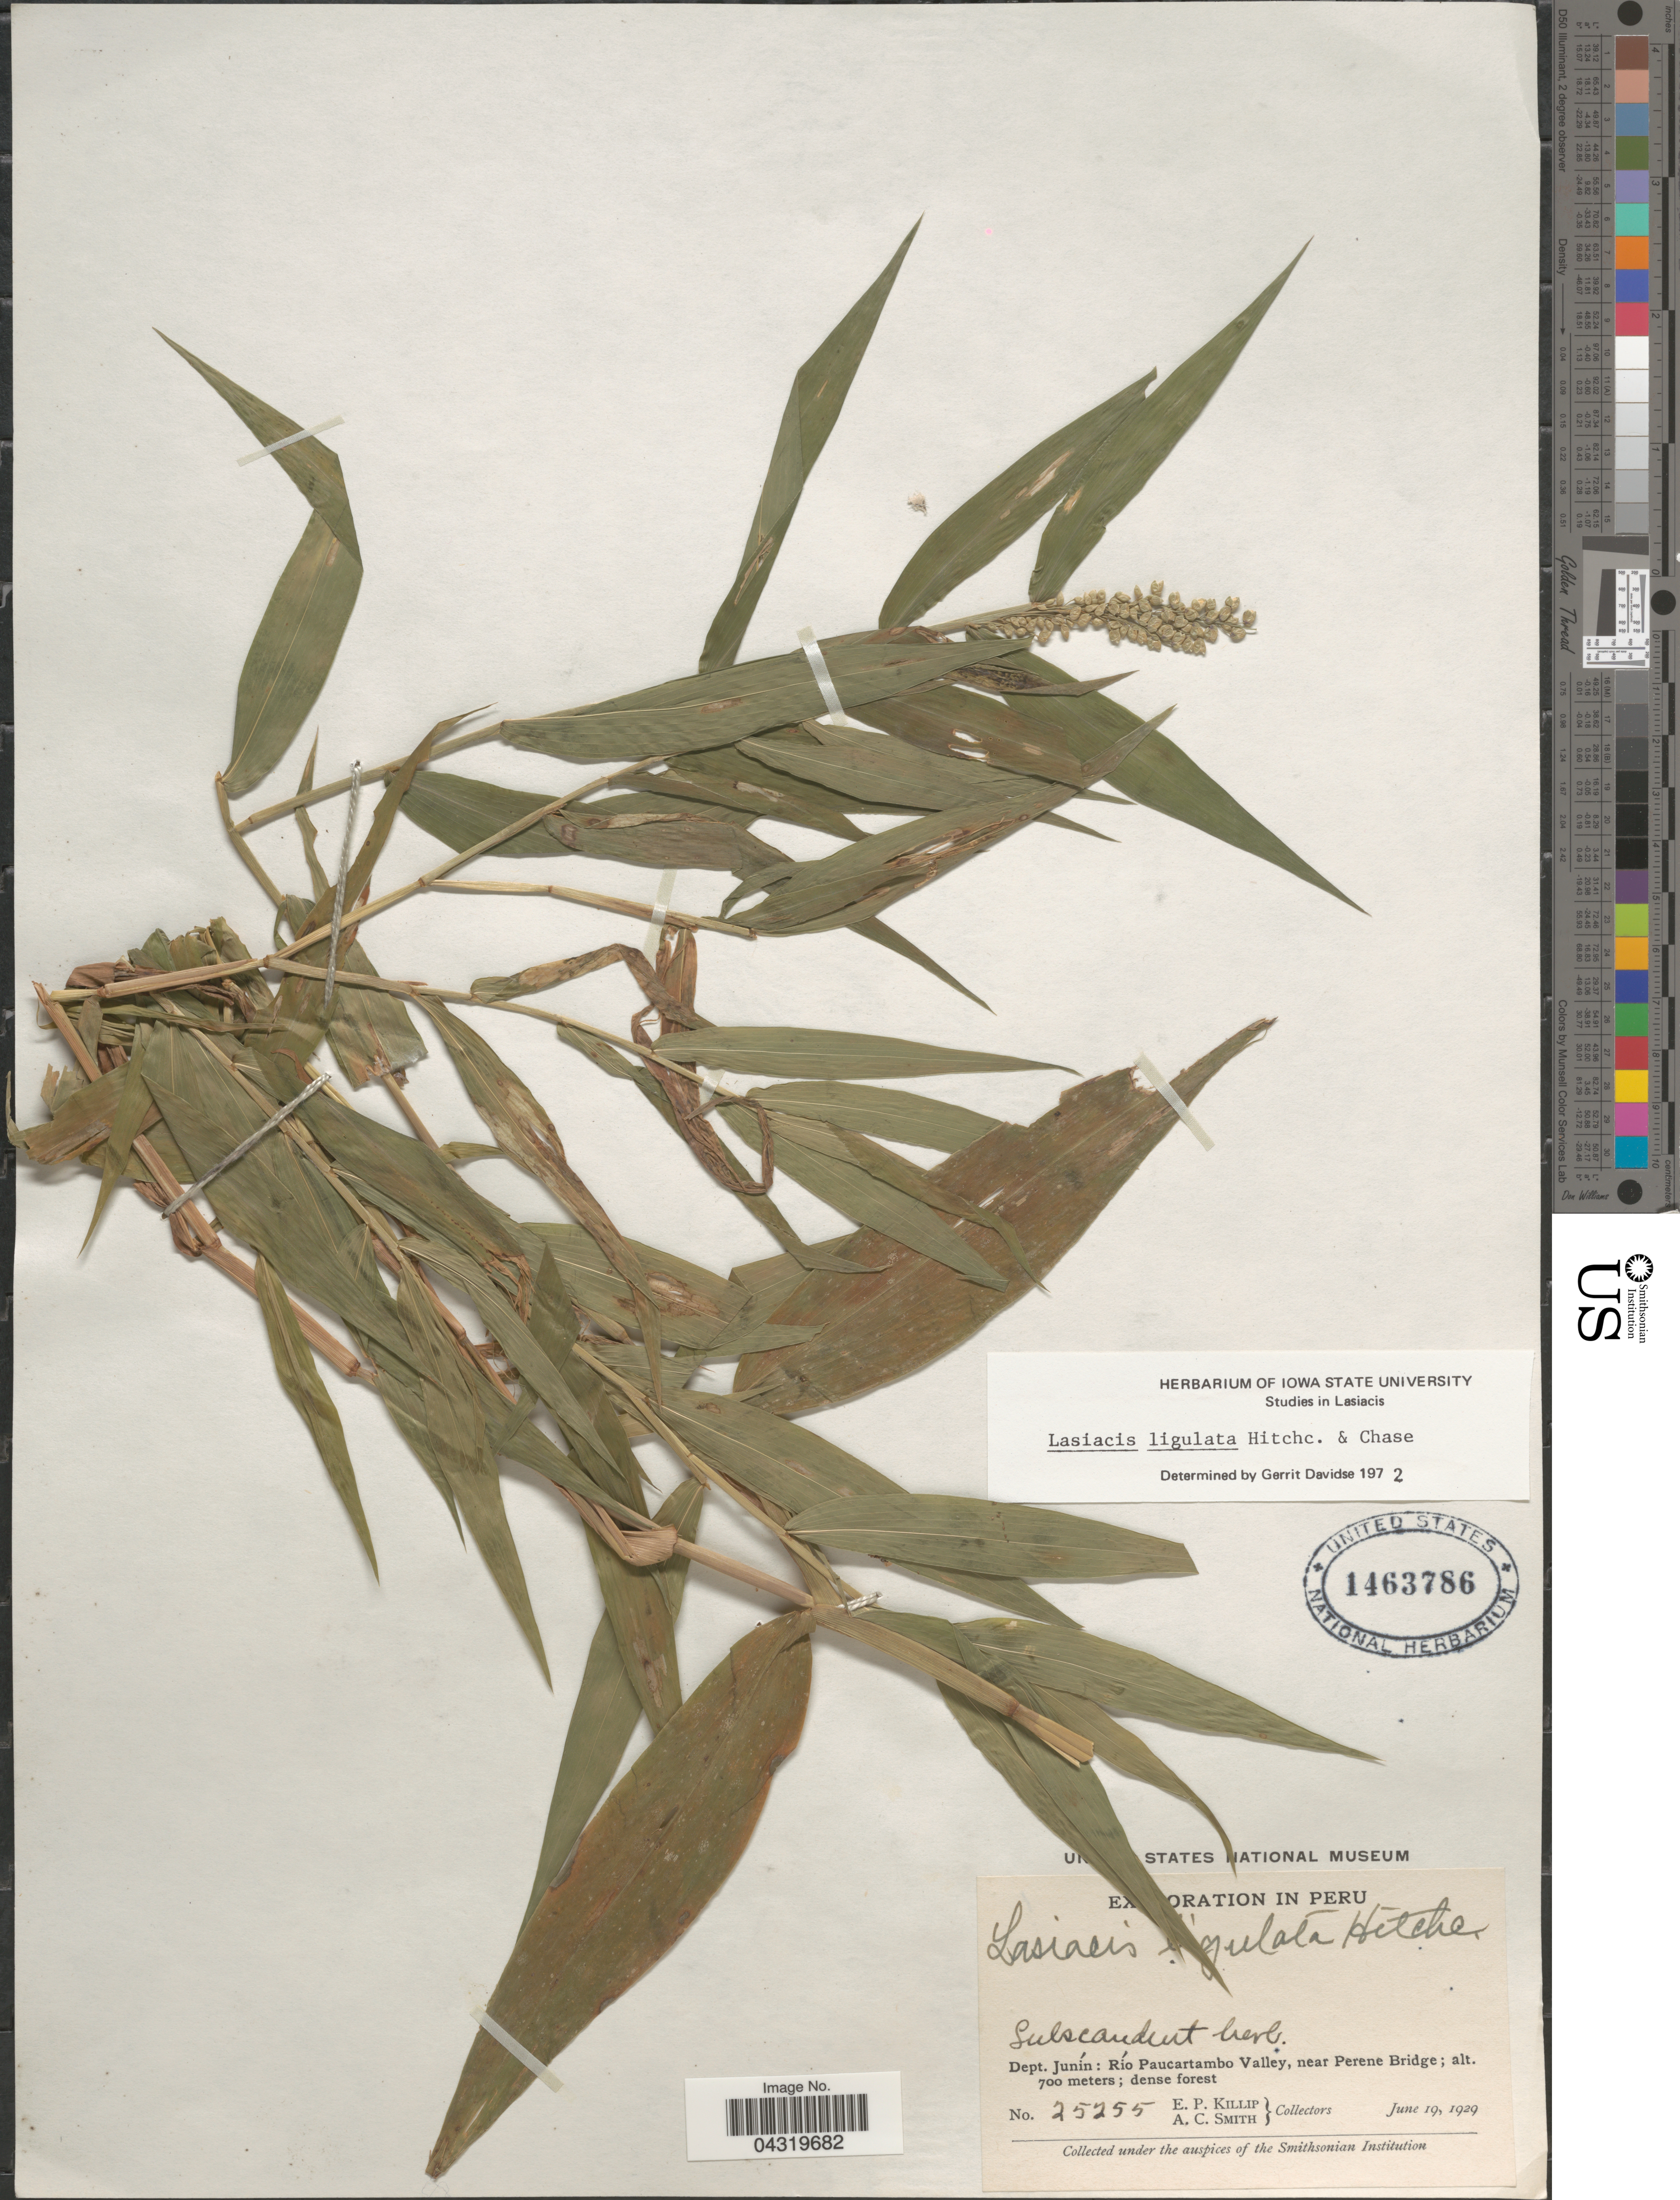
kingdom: Plantae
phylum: Tracheophyta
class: Liliopsida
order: Poales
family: Poaceae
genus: Lasiacis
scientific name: Lasiacis ligulata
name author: Hitchc. & Chase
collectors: E. P. Killip & A. C. Smith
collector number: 25255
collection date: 1929-06-19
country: Peru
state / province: Junín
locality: Dept. Junín: Río Paucartambo valley, near Perene Bridge.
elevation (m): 700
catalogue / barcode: US 1463786